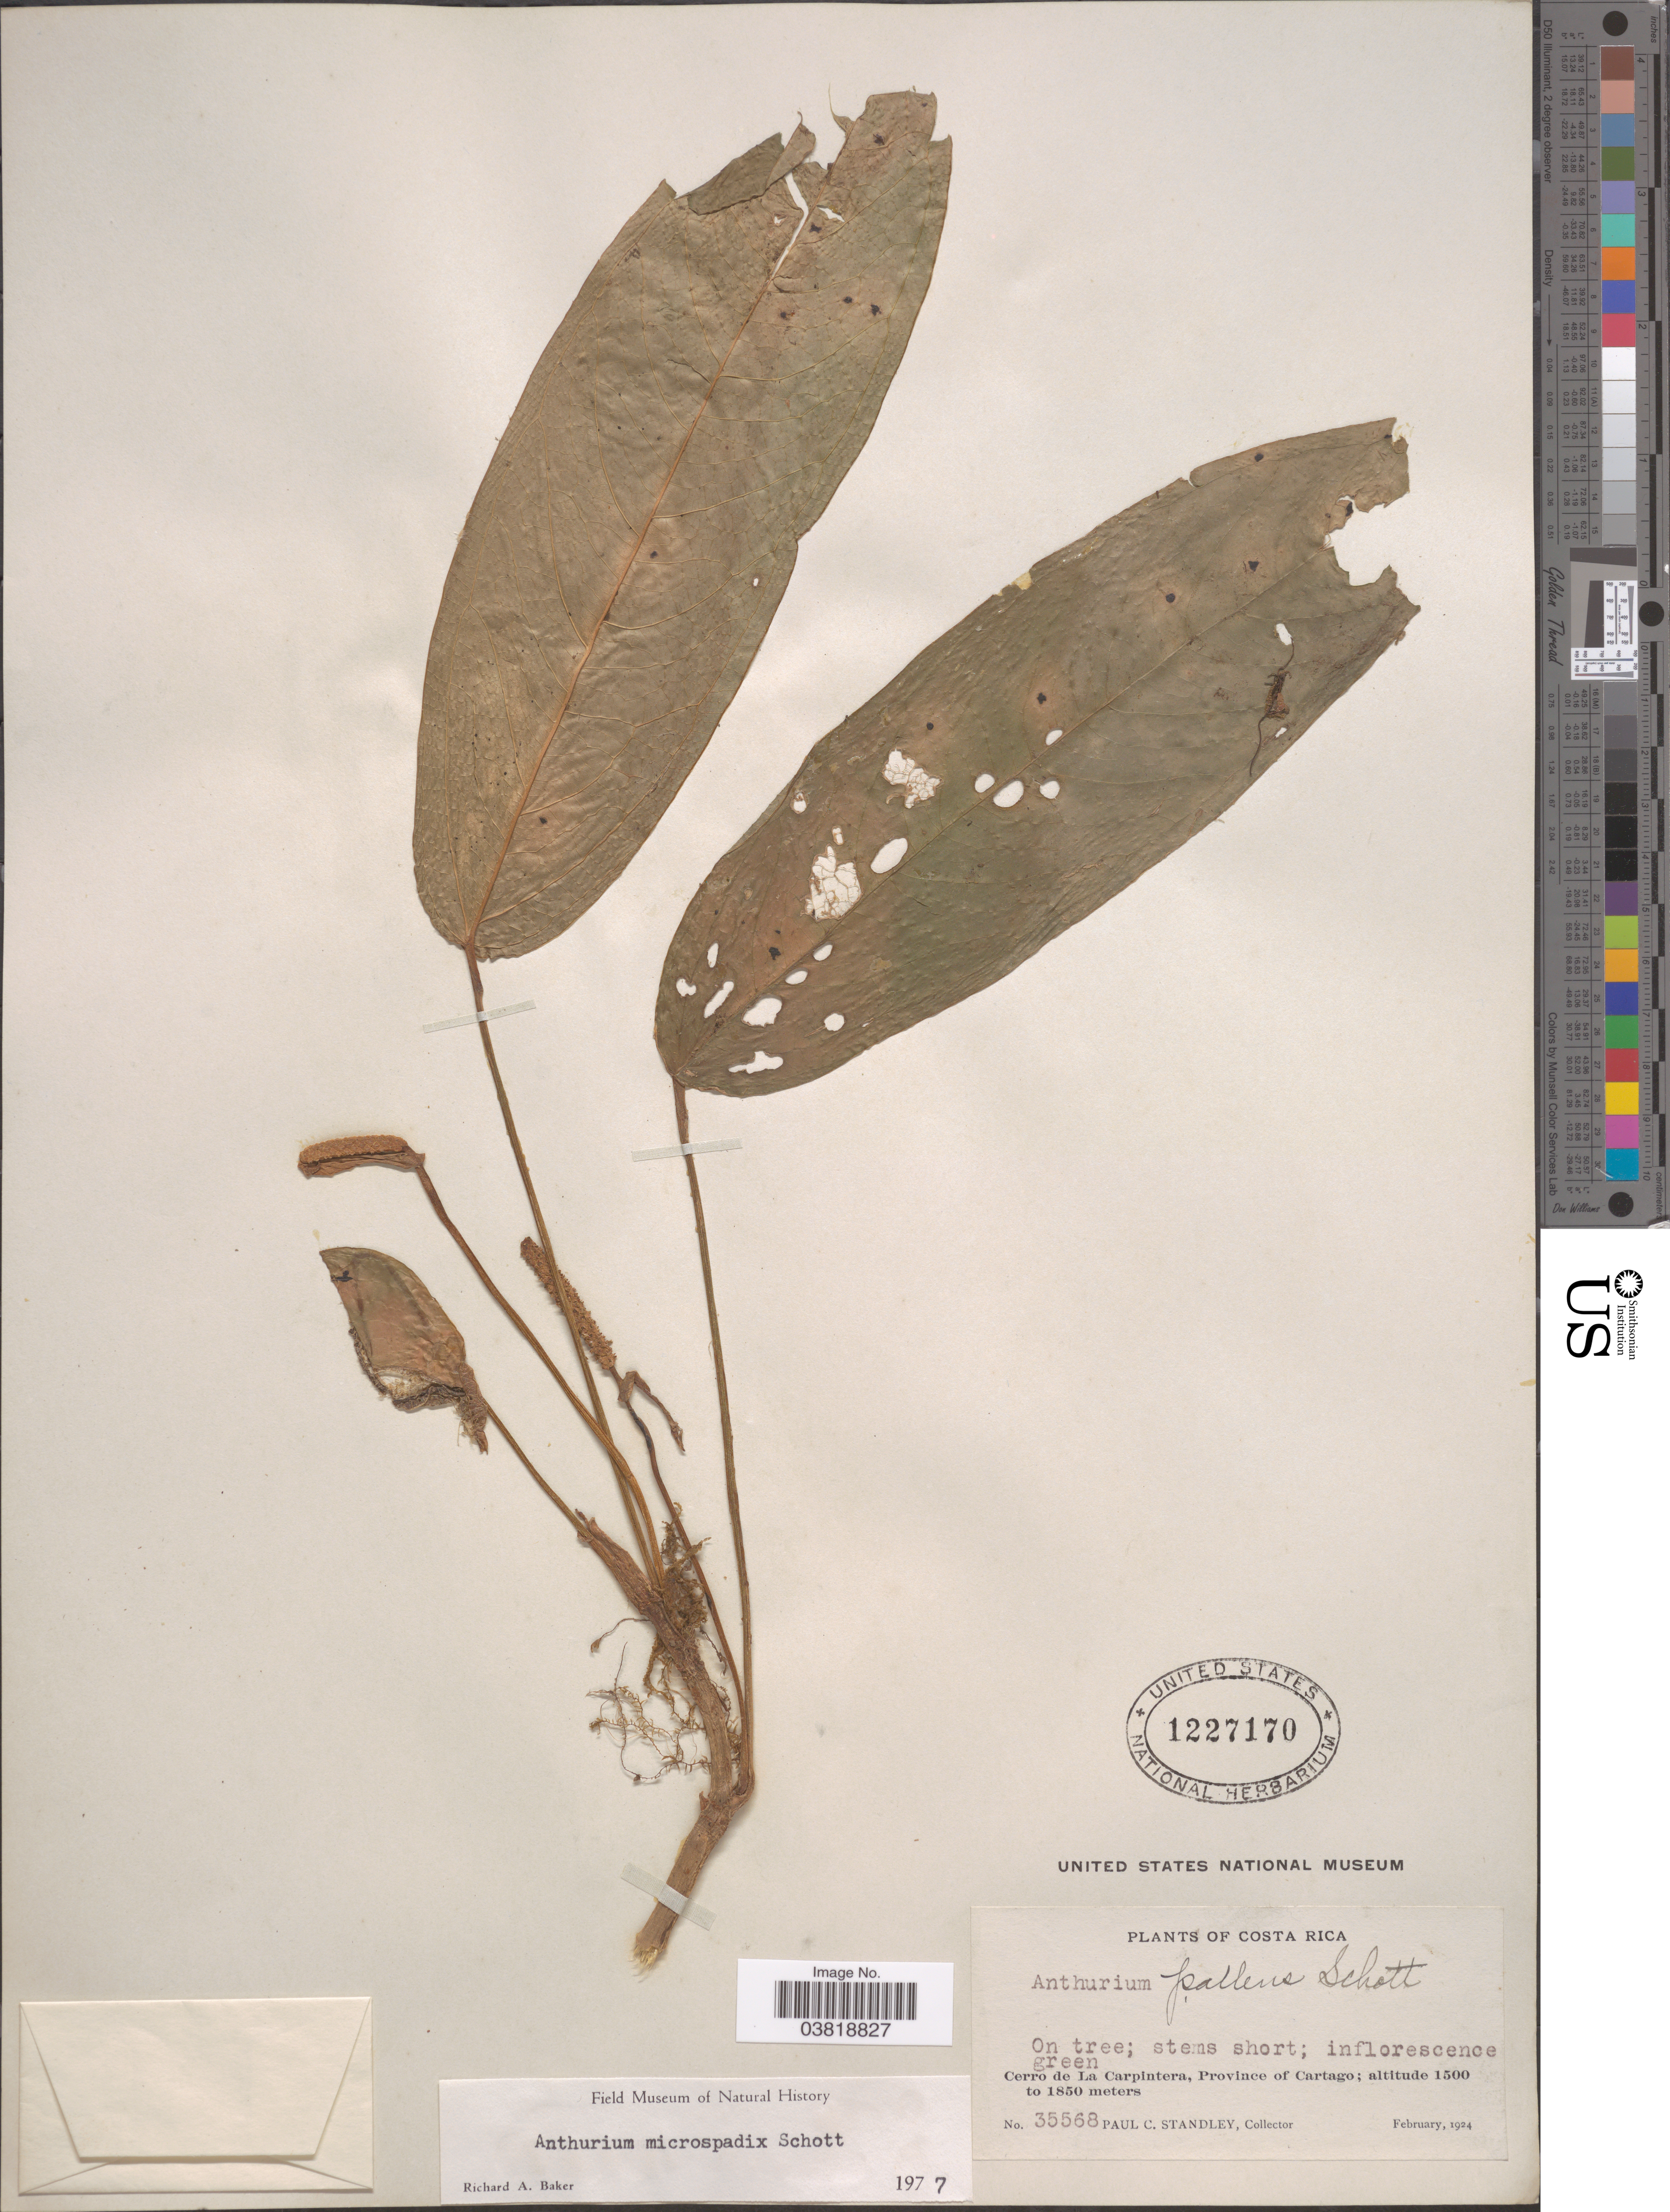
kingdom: Plantae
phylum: Tracheophyta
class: Liliopsida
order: Alismatales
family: Araceae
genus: Anthurium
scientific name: Anthurium microspadix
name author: Schott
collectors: P. C. Standley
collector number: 35568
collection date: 1924-02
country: Costa Rica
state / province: Cartago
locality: Cerro de La Carpintera.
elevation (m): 1500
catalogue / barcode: US 1227170